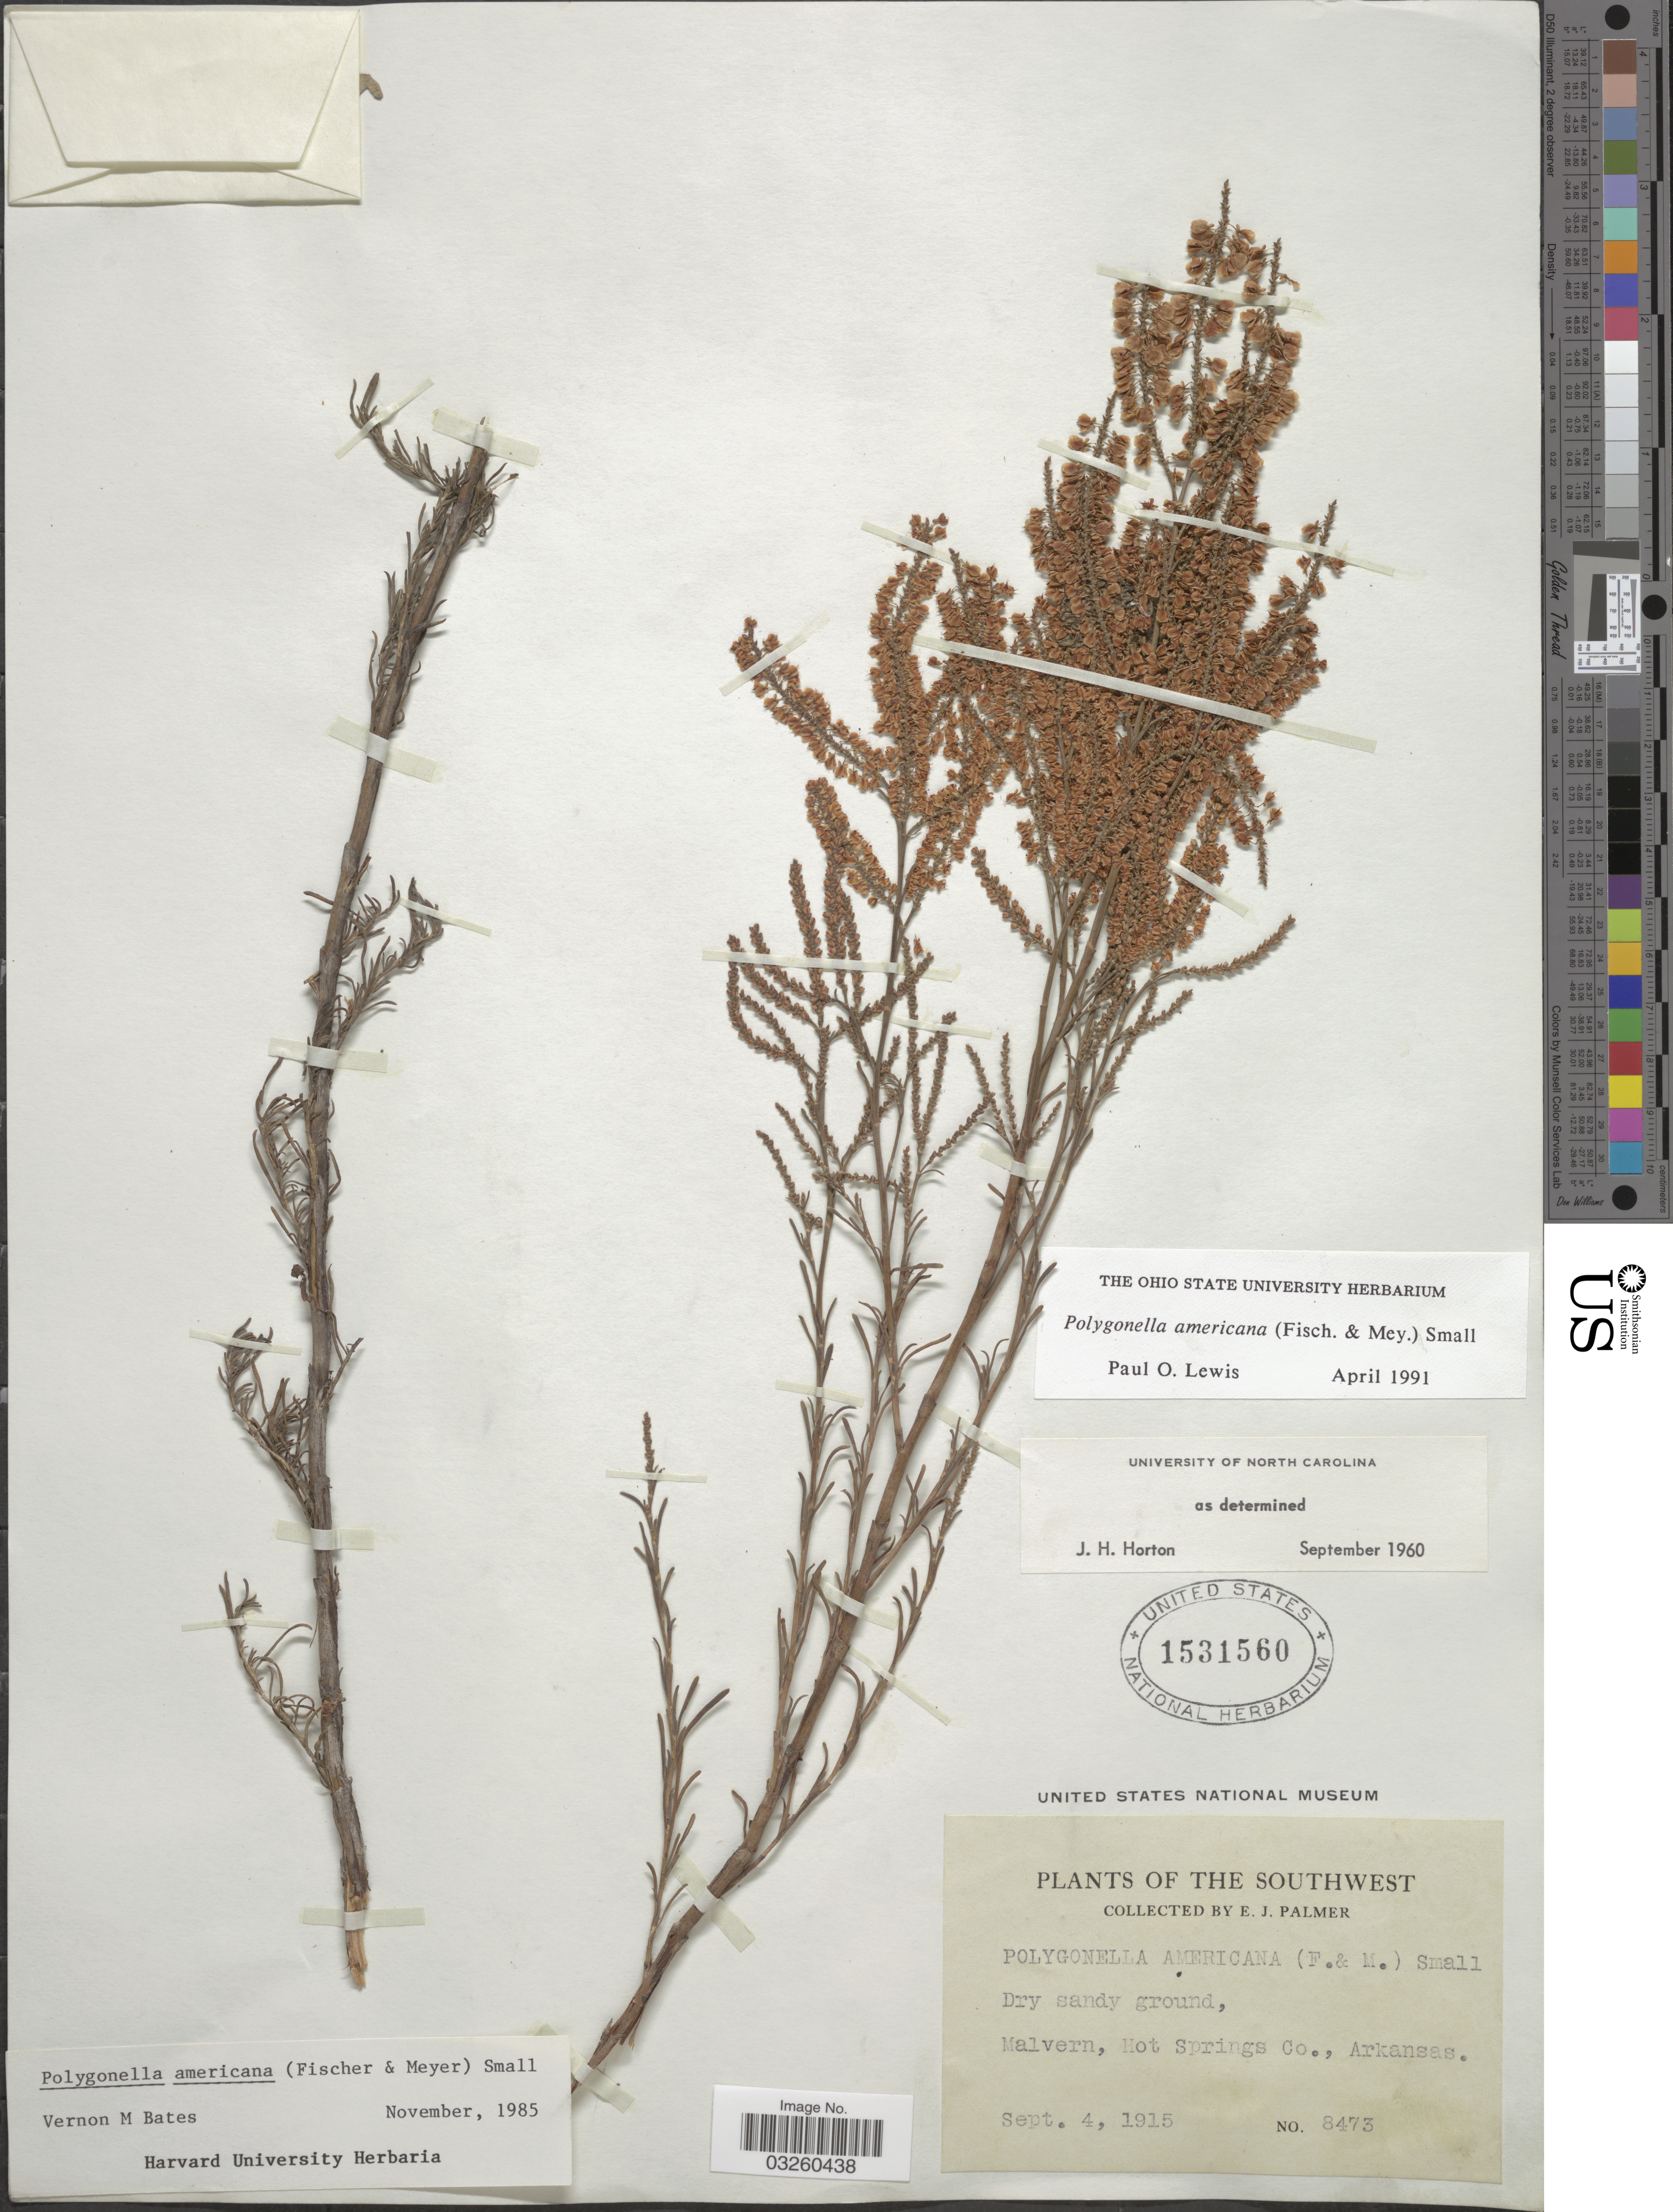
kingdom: Plantae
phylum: Tracheophyta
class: Magnoliopsida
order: Caryophyllales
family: Polygonaceae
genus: Polygonella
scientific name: Polygonella americana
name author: (Fisch. & C.A. Mey.) Small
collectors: E. J. Palmer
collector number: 8473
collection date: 1915-09-04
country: United States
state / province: Arkansas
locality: Southwest. Dry sandy ground, Malvern, Hot Springs Co.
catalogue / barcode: US 1531560